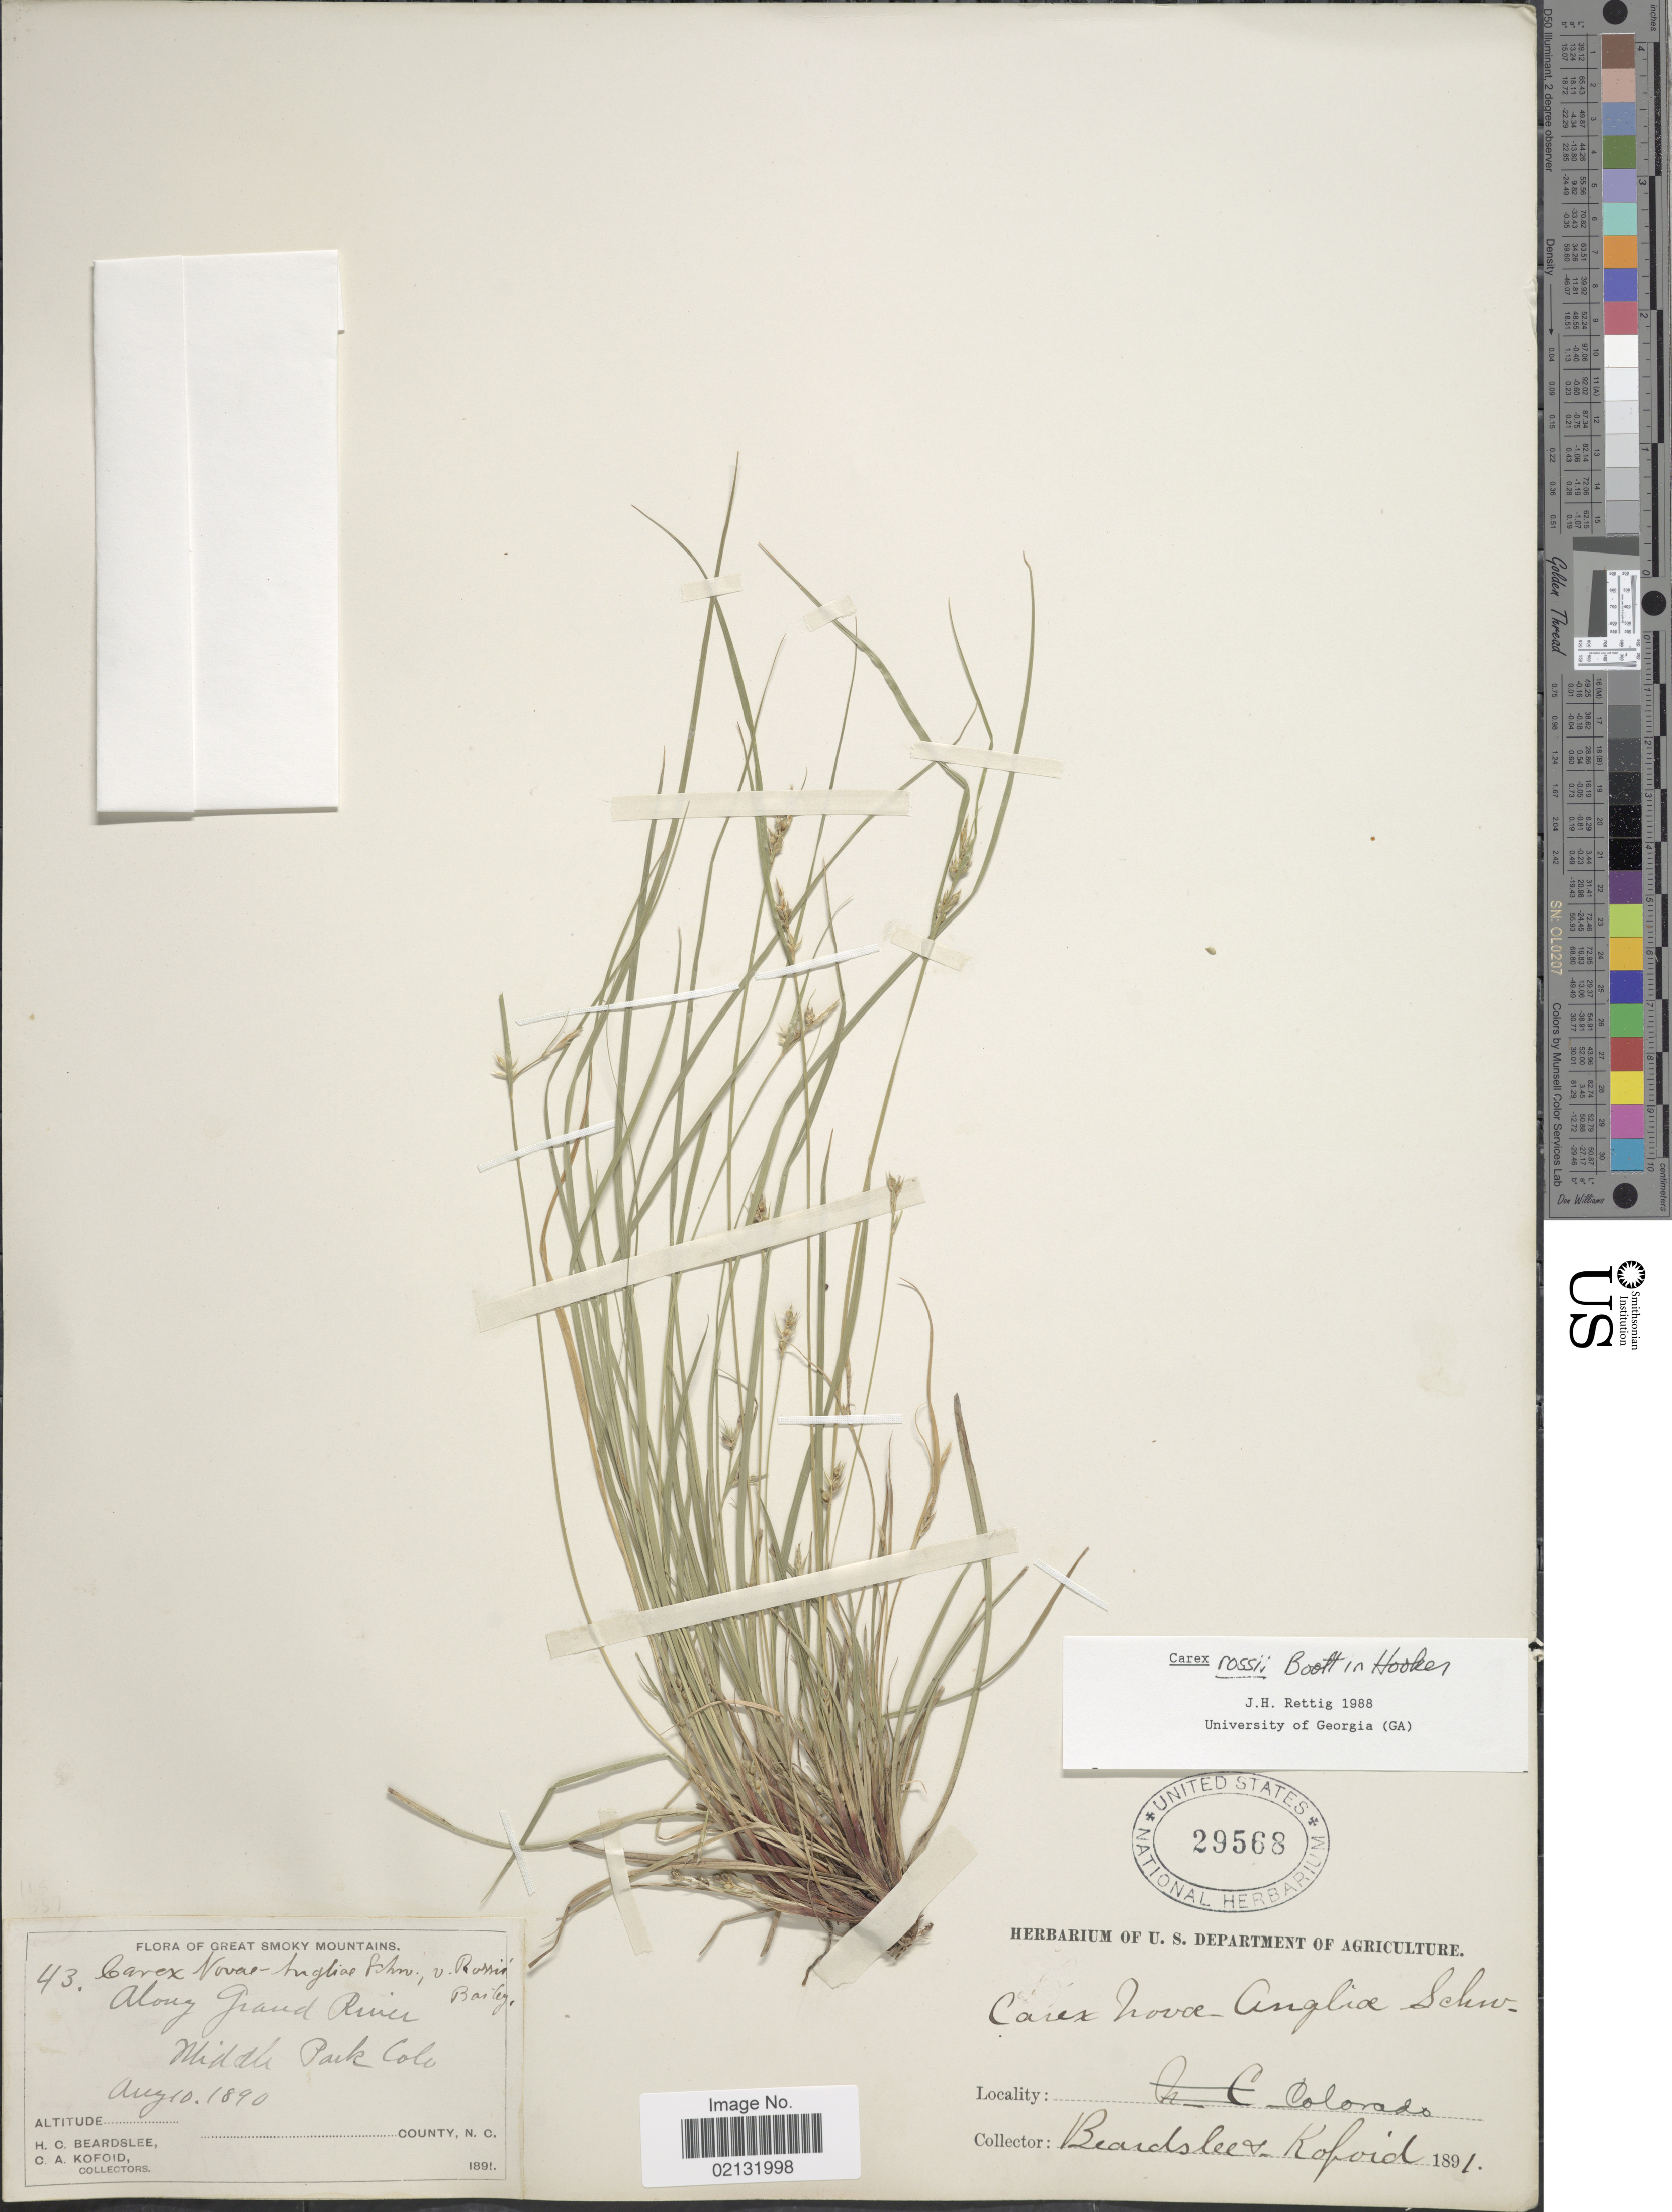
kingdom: Plantae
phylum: Tracheophyta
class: Liliopsida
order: Poales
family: Cyperaceae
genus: Carex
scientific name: Carex rossii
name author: Boott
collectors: H. Beardslee & C. Kofoid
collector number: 43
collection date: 1890-08-10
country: United States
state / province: Colorado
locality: Middle Park Colorado. Along Grand River. Great Smoky Mountains.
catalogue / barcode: US 29568